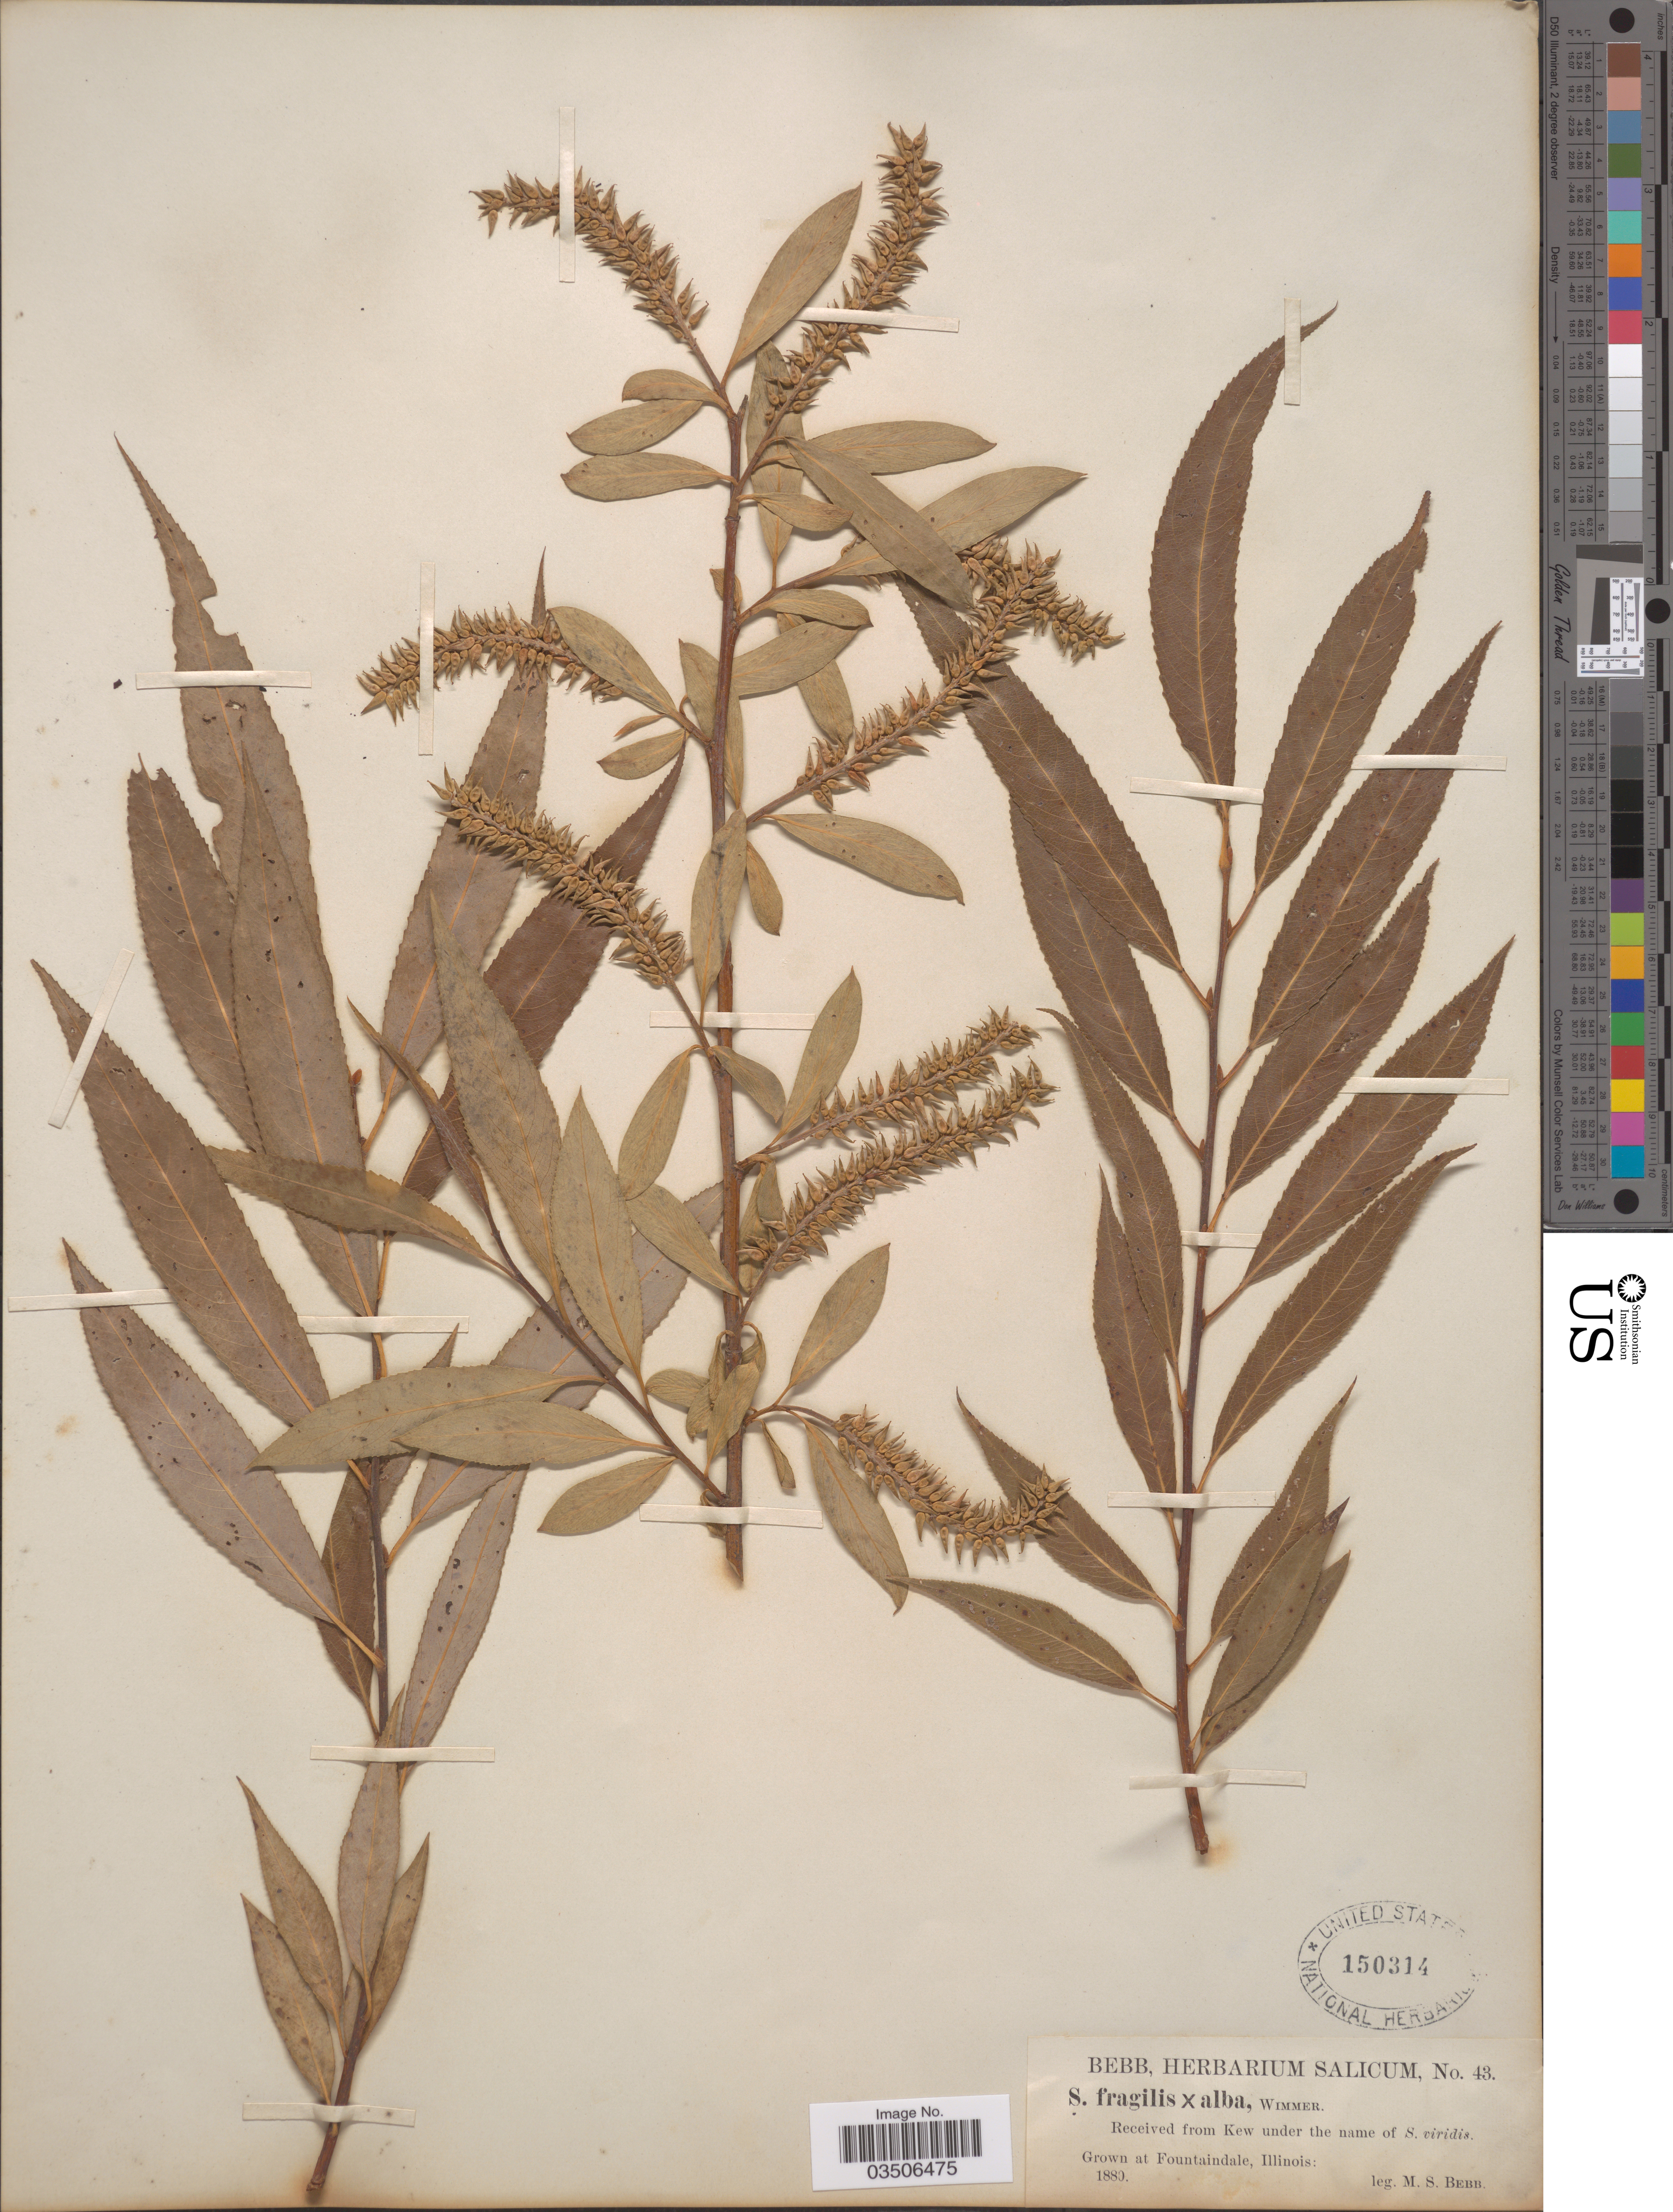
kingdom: Plantae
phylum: Tracheophyta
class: Magnoliopsida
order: Malpighiales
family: Salicaceae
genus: Salix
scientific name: Salix fragilis x S. alba L.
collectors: M. Bebb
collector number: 43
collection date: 1880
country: United States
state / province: Illinois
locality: Grown at Fountaindale.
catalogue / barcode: US 150314